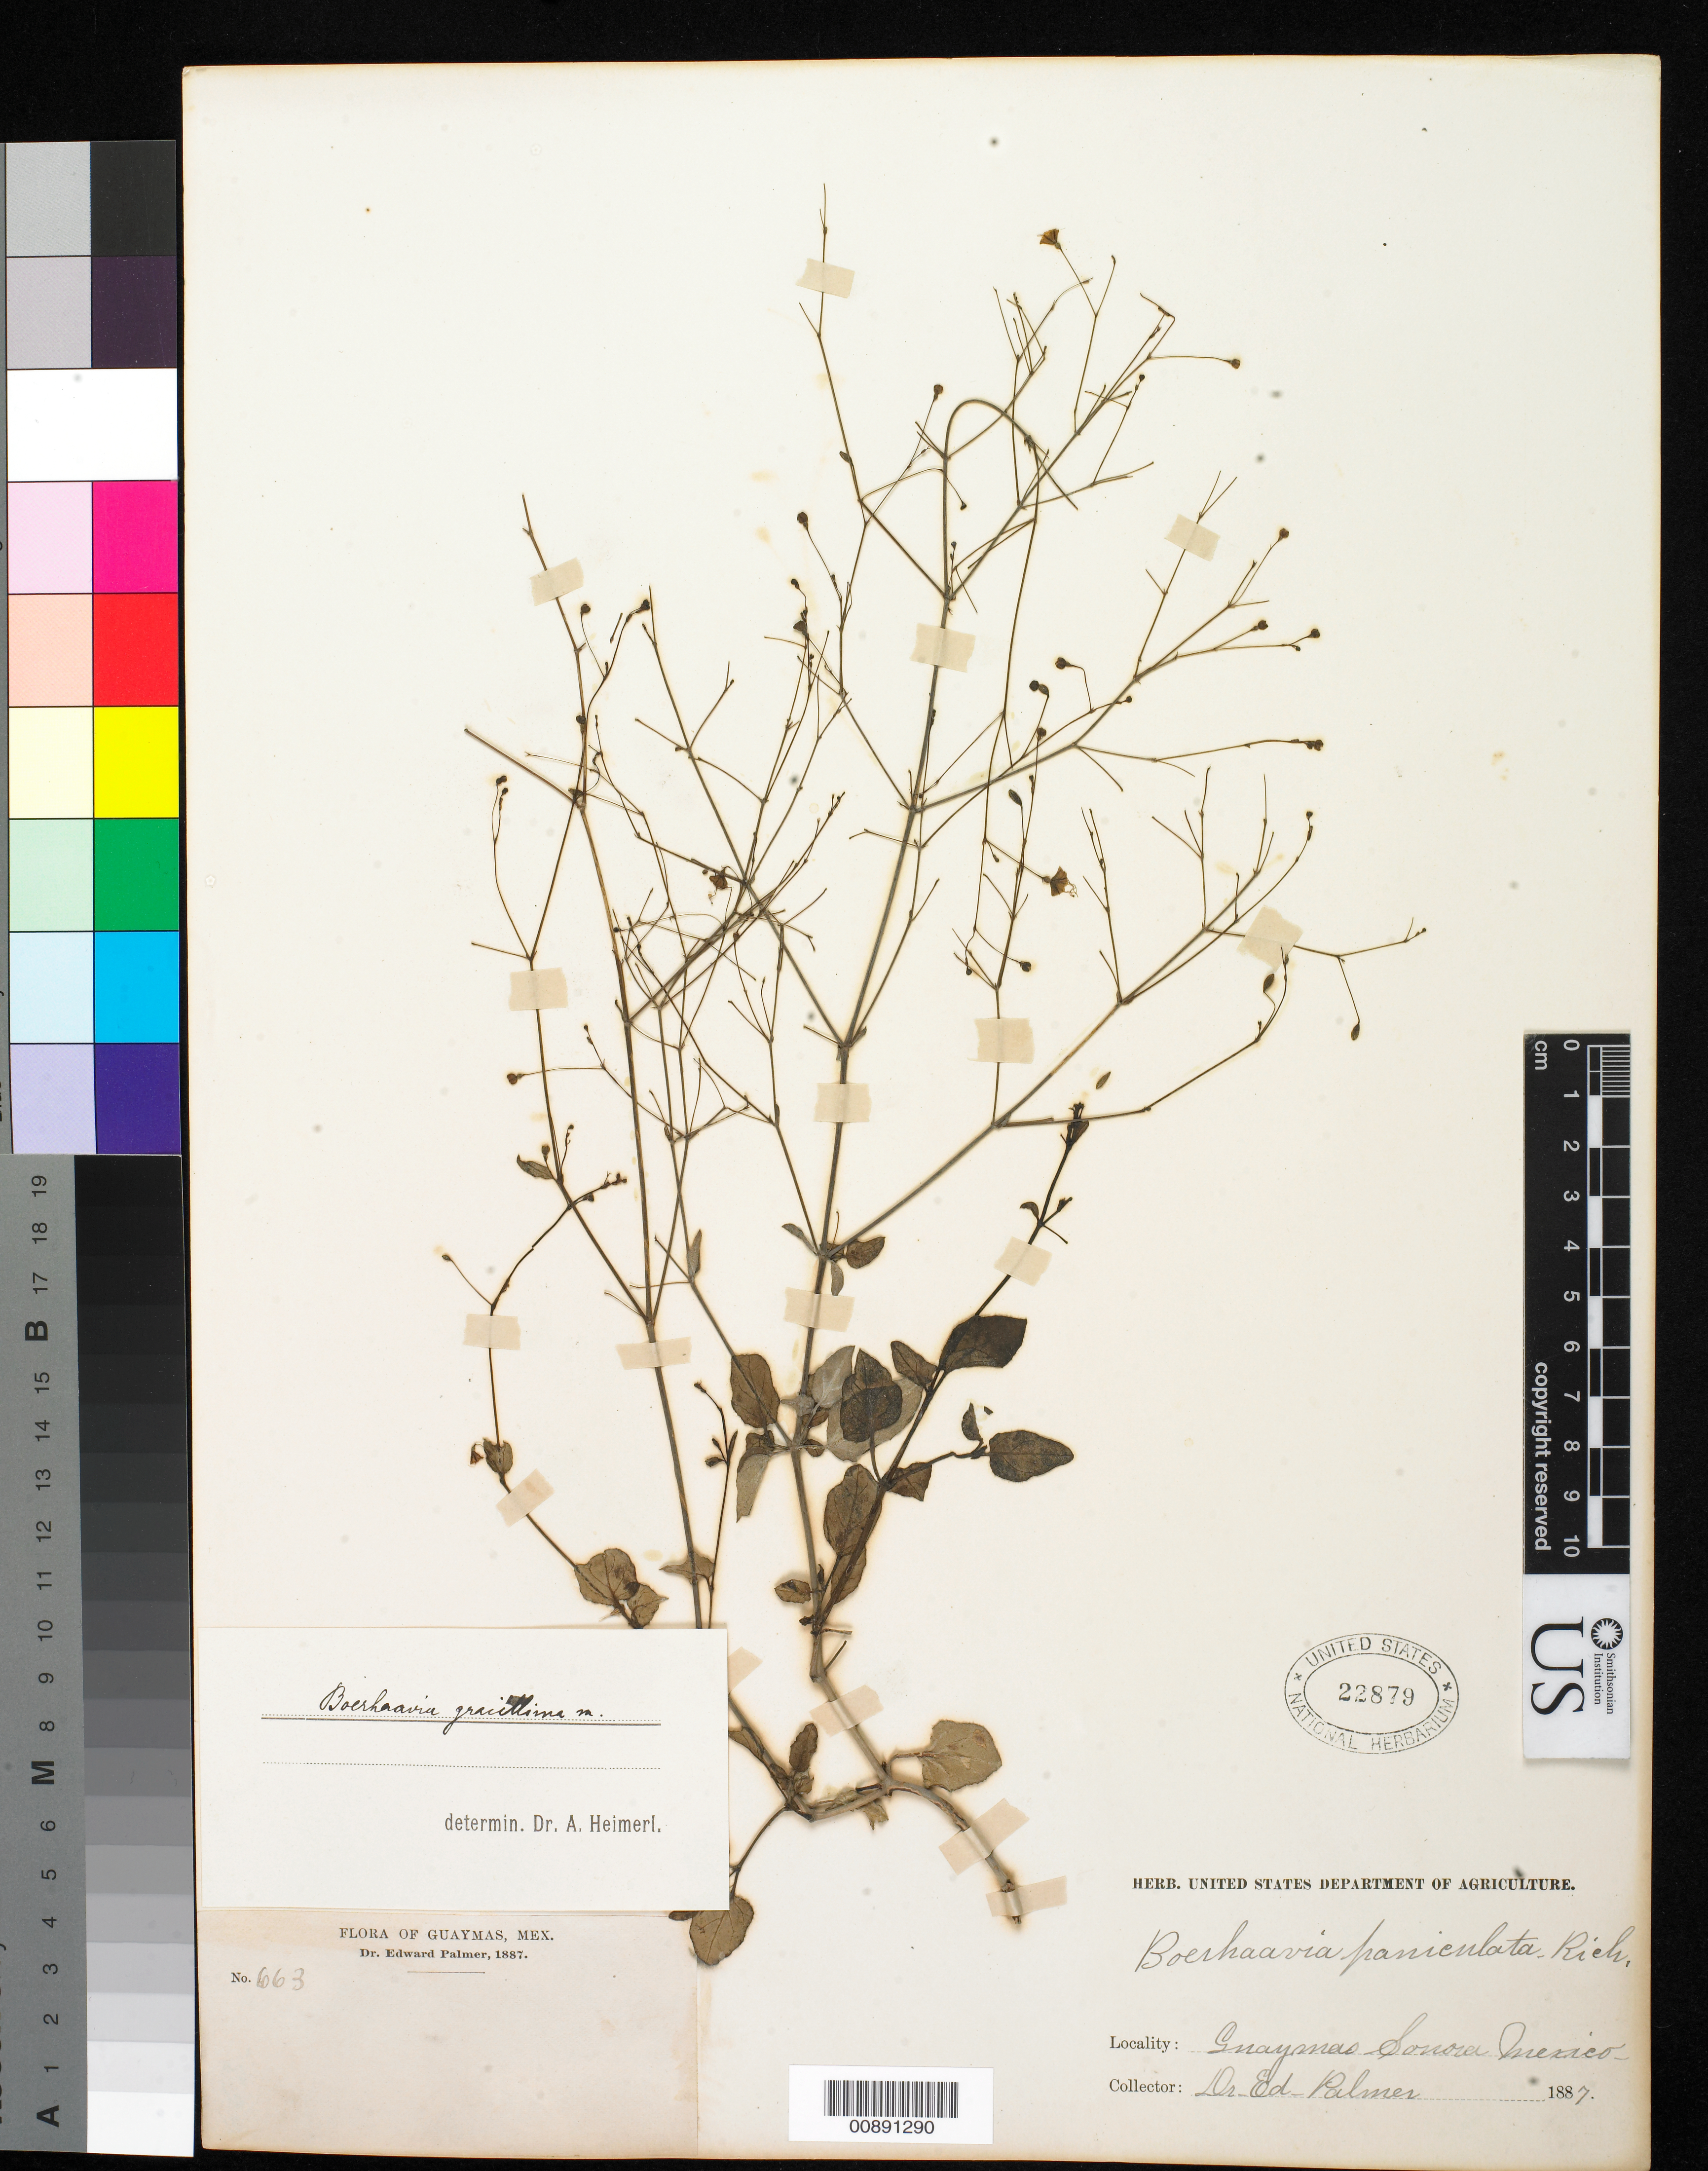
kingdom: Plantae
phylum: Tracheophyta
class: Magnoliopsida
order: Caryophyllales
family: Nyctaginaceae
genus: Boerhavia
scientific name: Boerhavia gracillima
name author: Heimerl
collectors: E. Palmer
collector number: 663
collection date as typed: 1887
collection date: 1887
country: Mexico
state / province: Sonora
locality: Guaymas, Sonora.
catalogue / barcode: US 22879